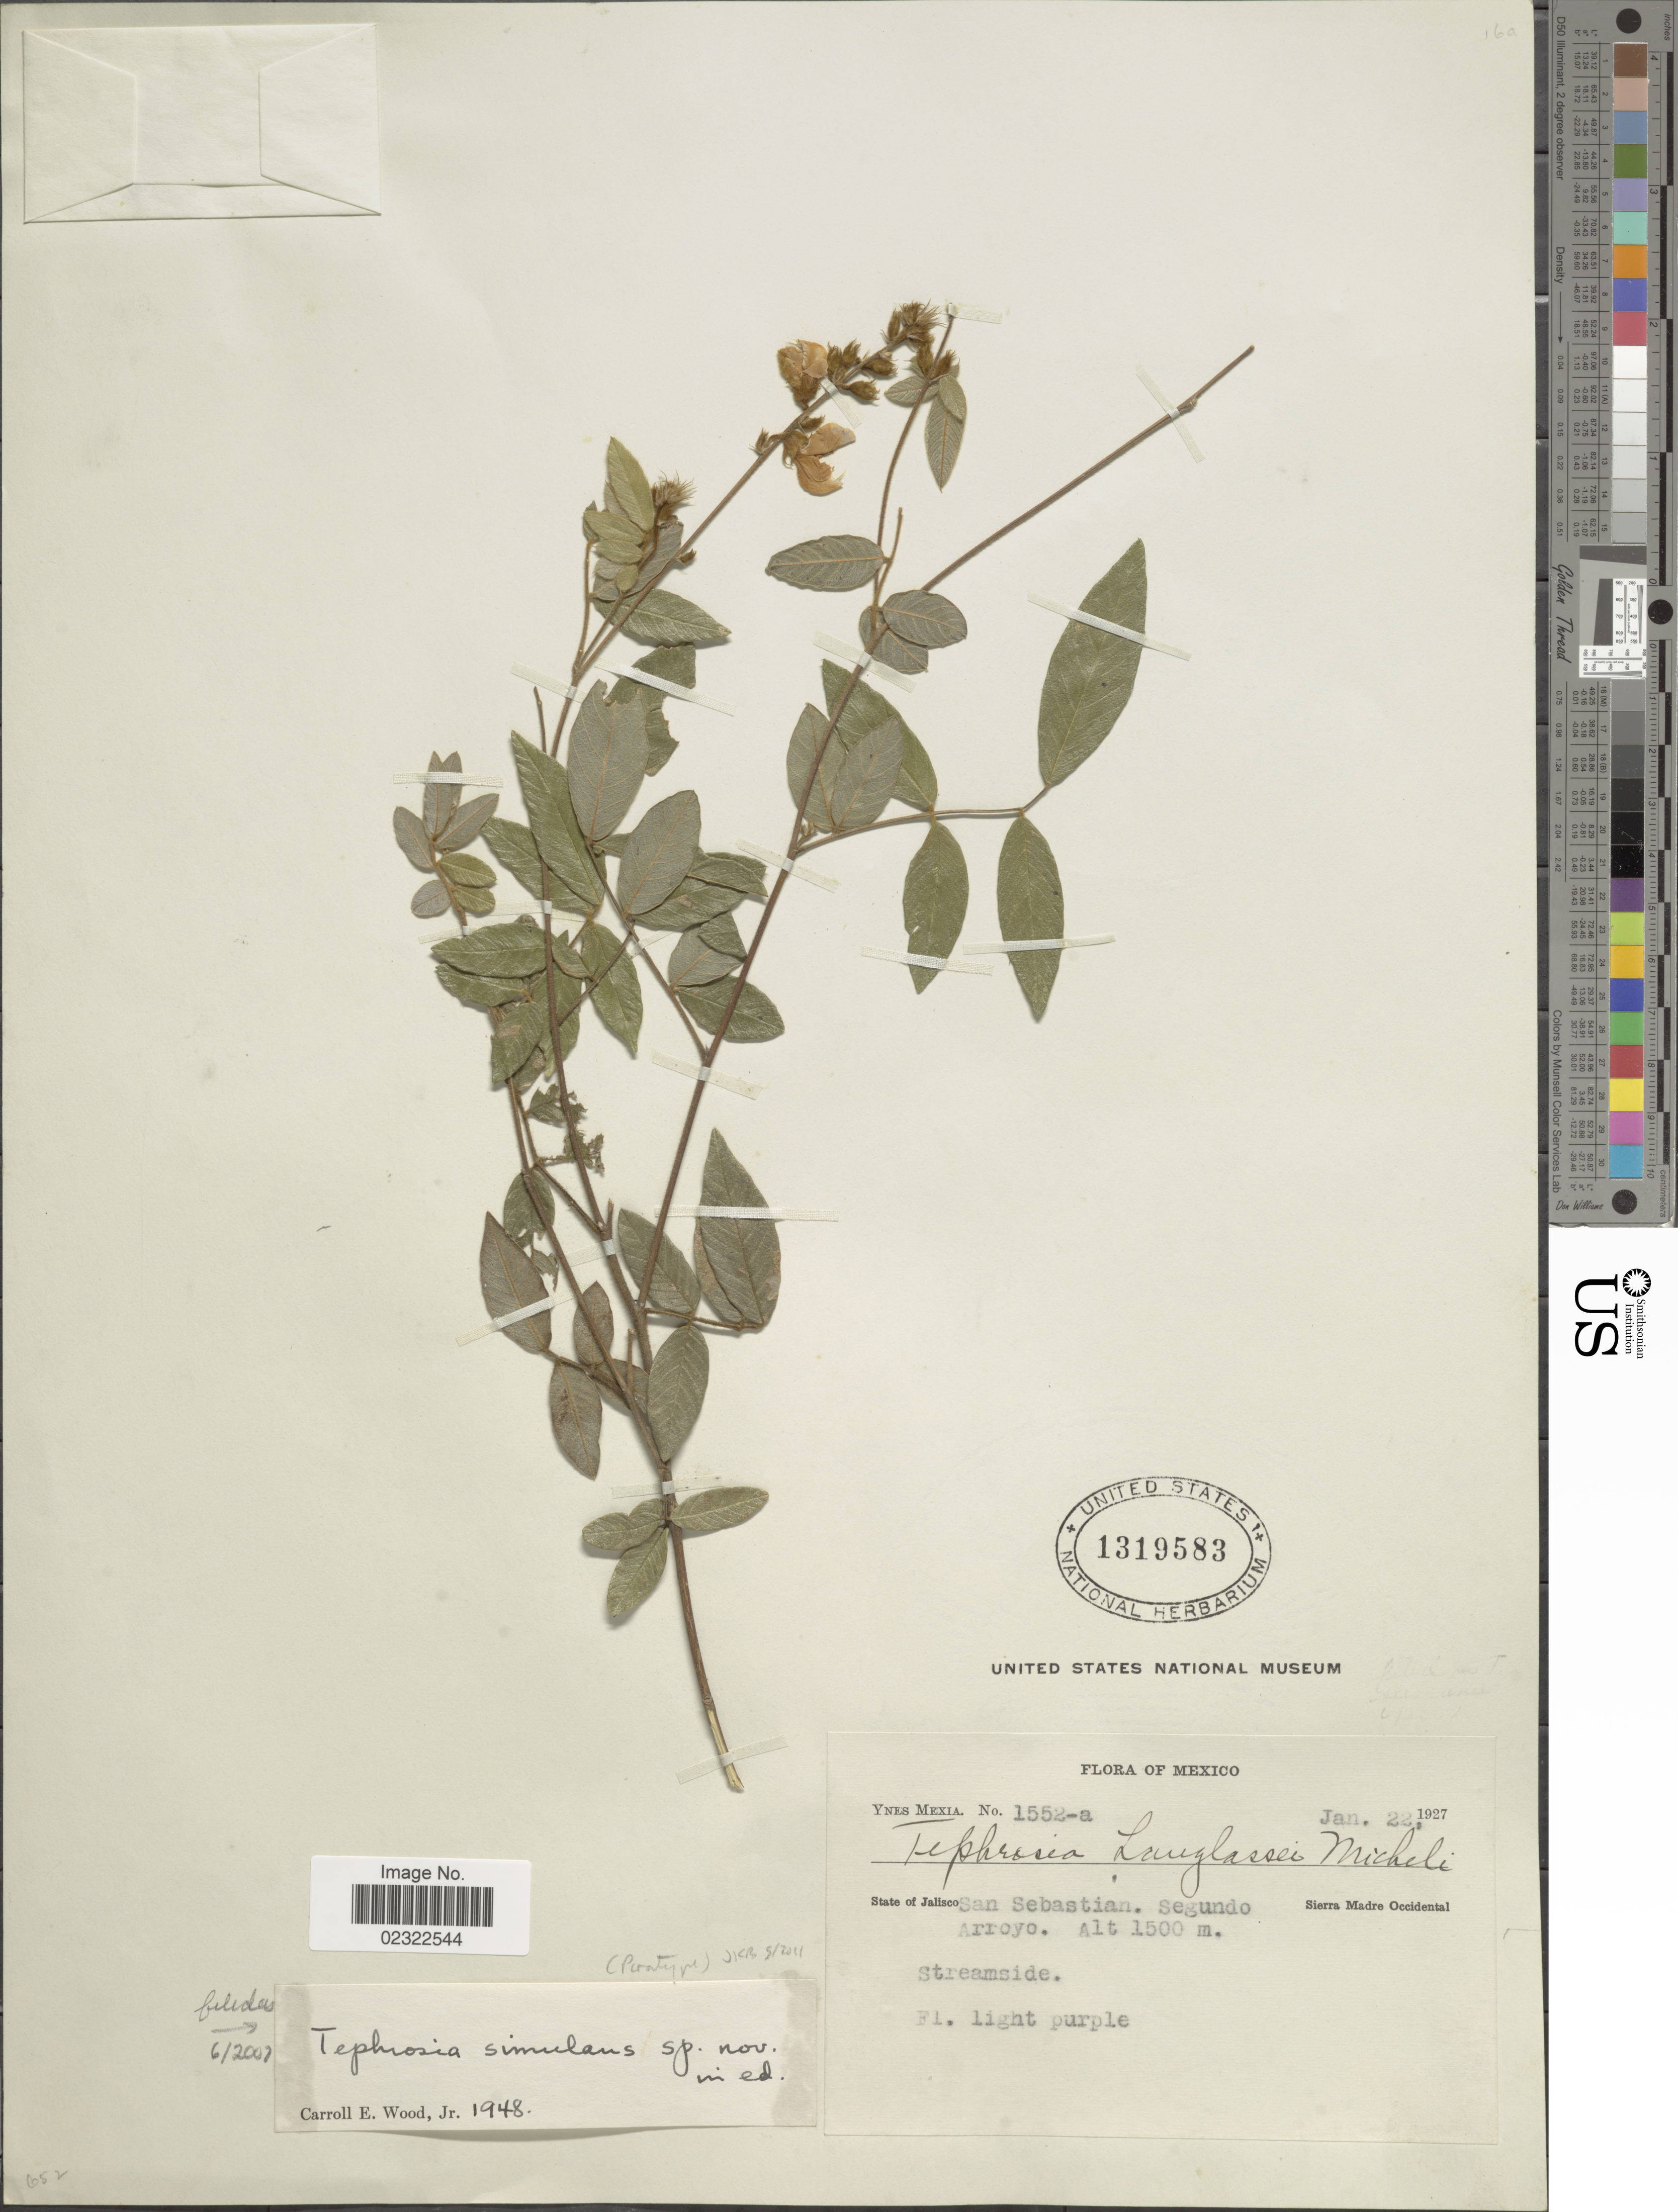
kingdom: Plantae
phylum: Tracheophyta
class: Magnoliopsida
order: Fabales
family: Fabaceae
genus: Tephrosia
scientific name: Tephrosia simulans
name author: C.E. Wood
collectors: Y. Mexia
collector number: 1552-a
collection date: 1927-01-22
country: Mexico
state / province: Jalisco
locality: State of Jalisco, San Sebastian, Segundo Arroyo. Sierra Madre Occidental.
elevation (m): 1500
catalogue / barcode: US 1319583